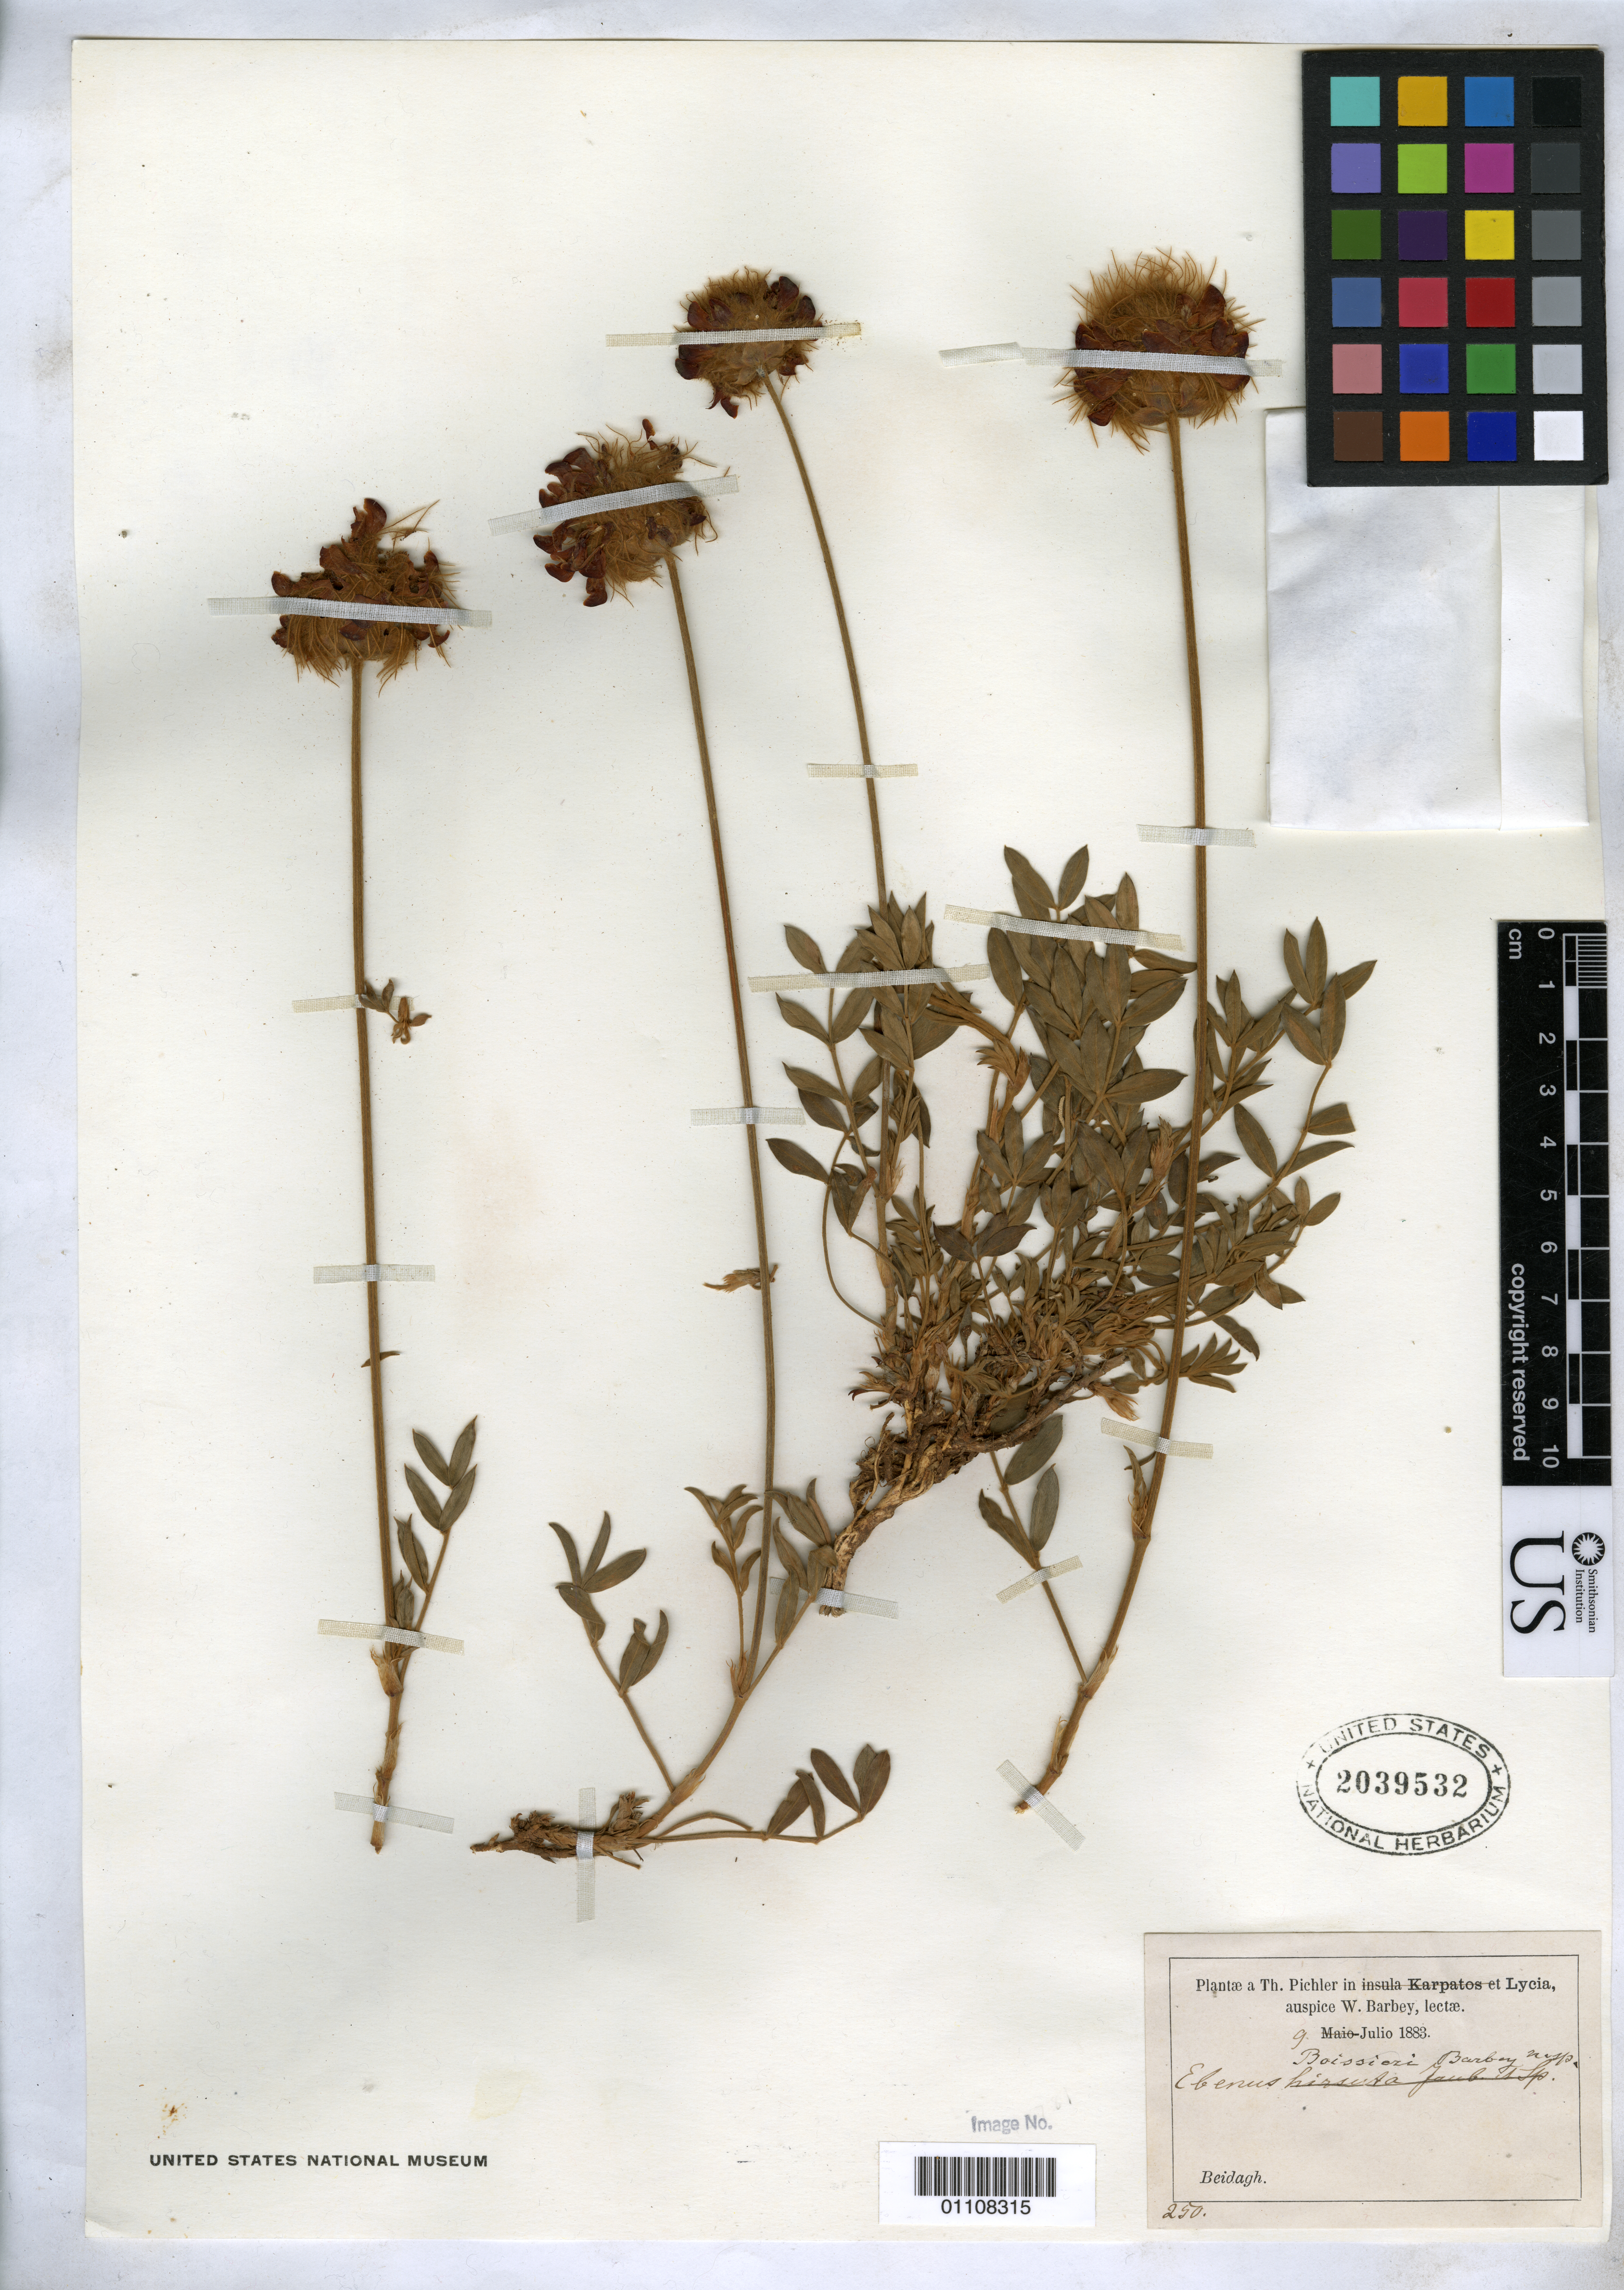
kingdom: Plantae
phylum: Tracheophyta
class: Magnoliopsida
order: Fabales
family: Fabaceae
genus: Ebenus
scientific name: Ebenus boissieri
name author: Barbey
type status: Isotype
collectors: Pichler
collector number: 250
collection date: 1883-07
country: Turkey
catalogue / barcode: US 2039532